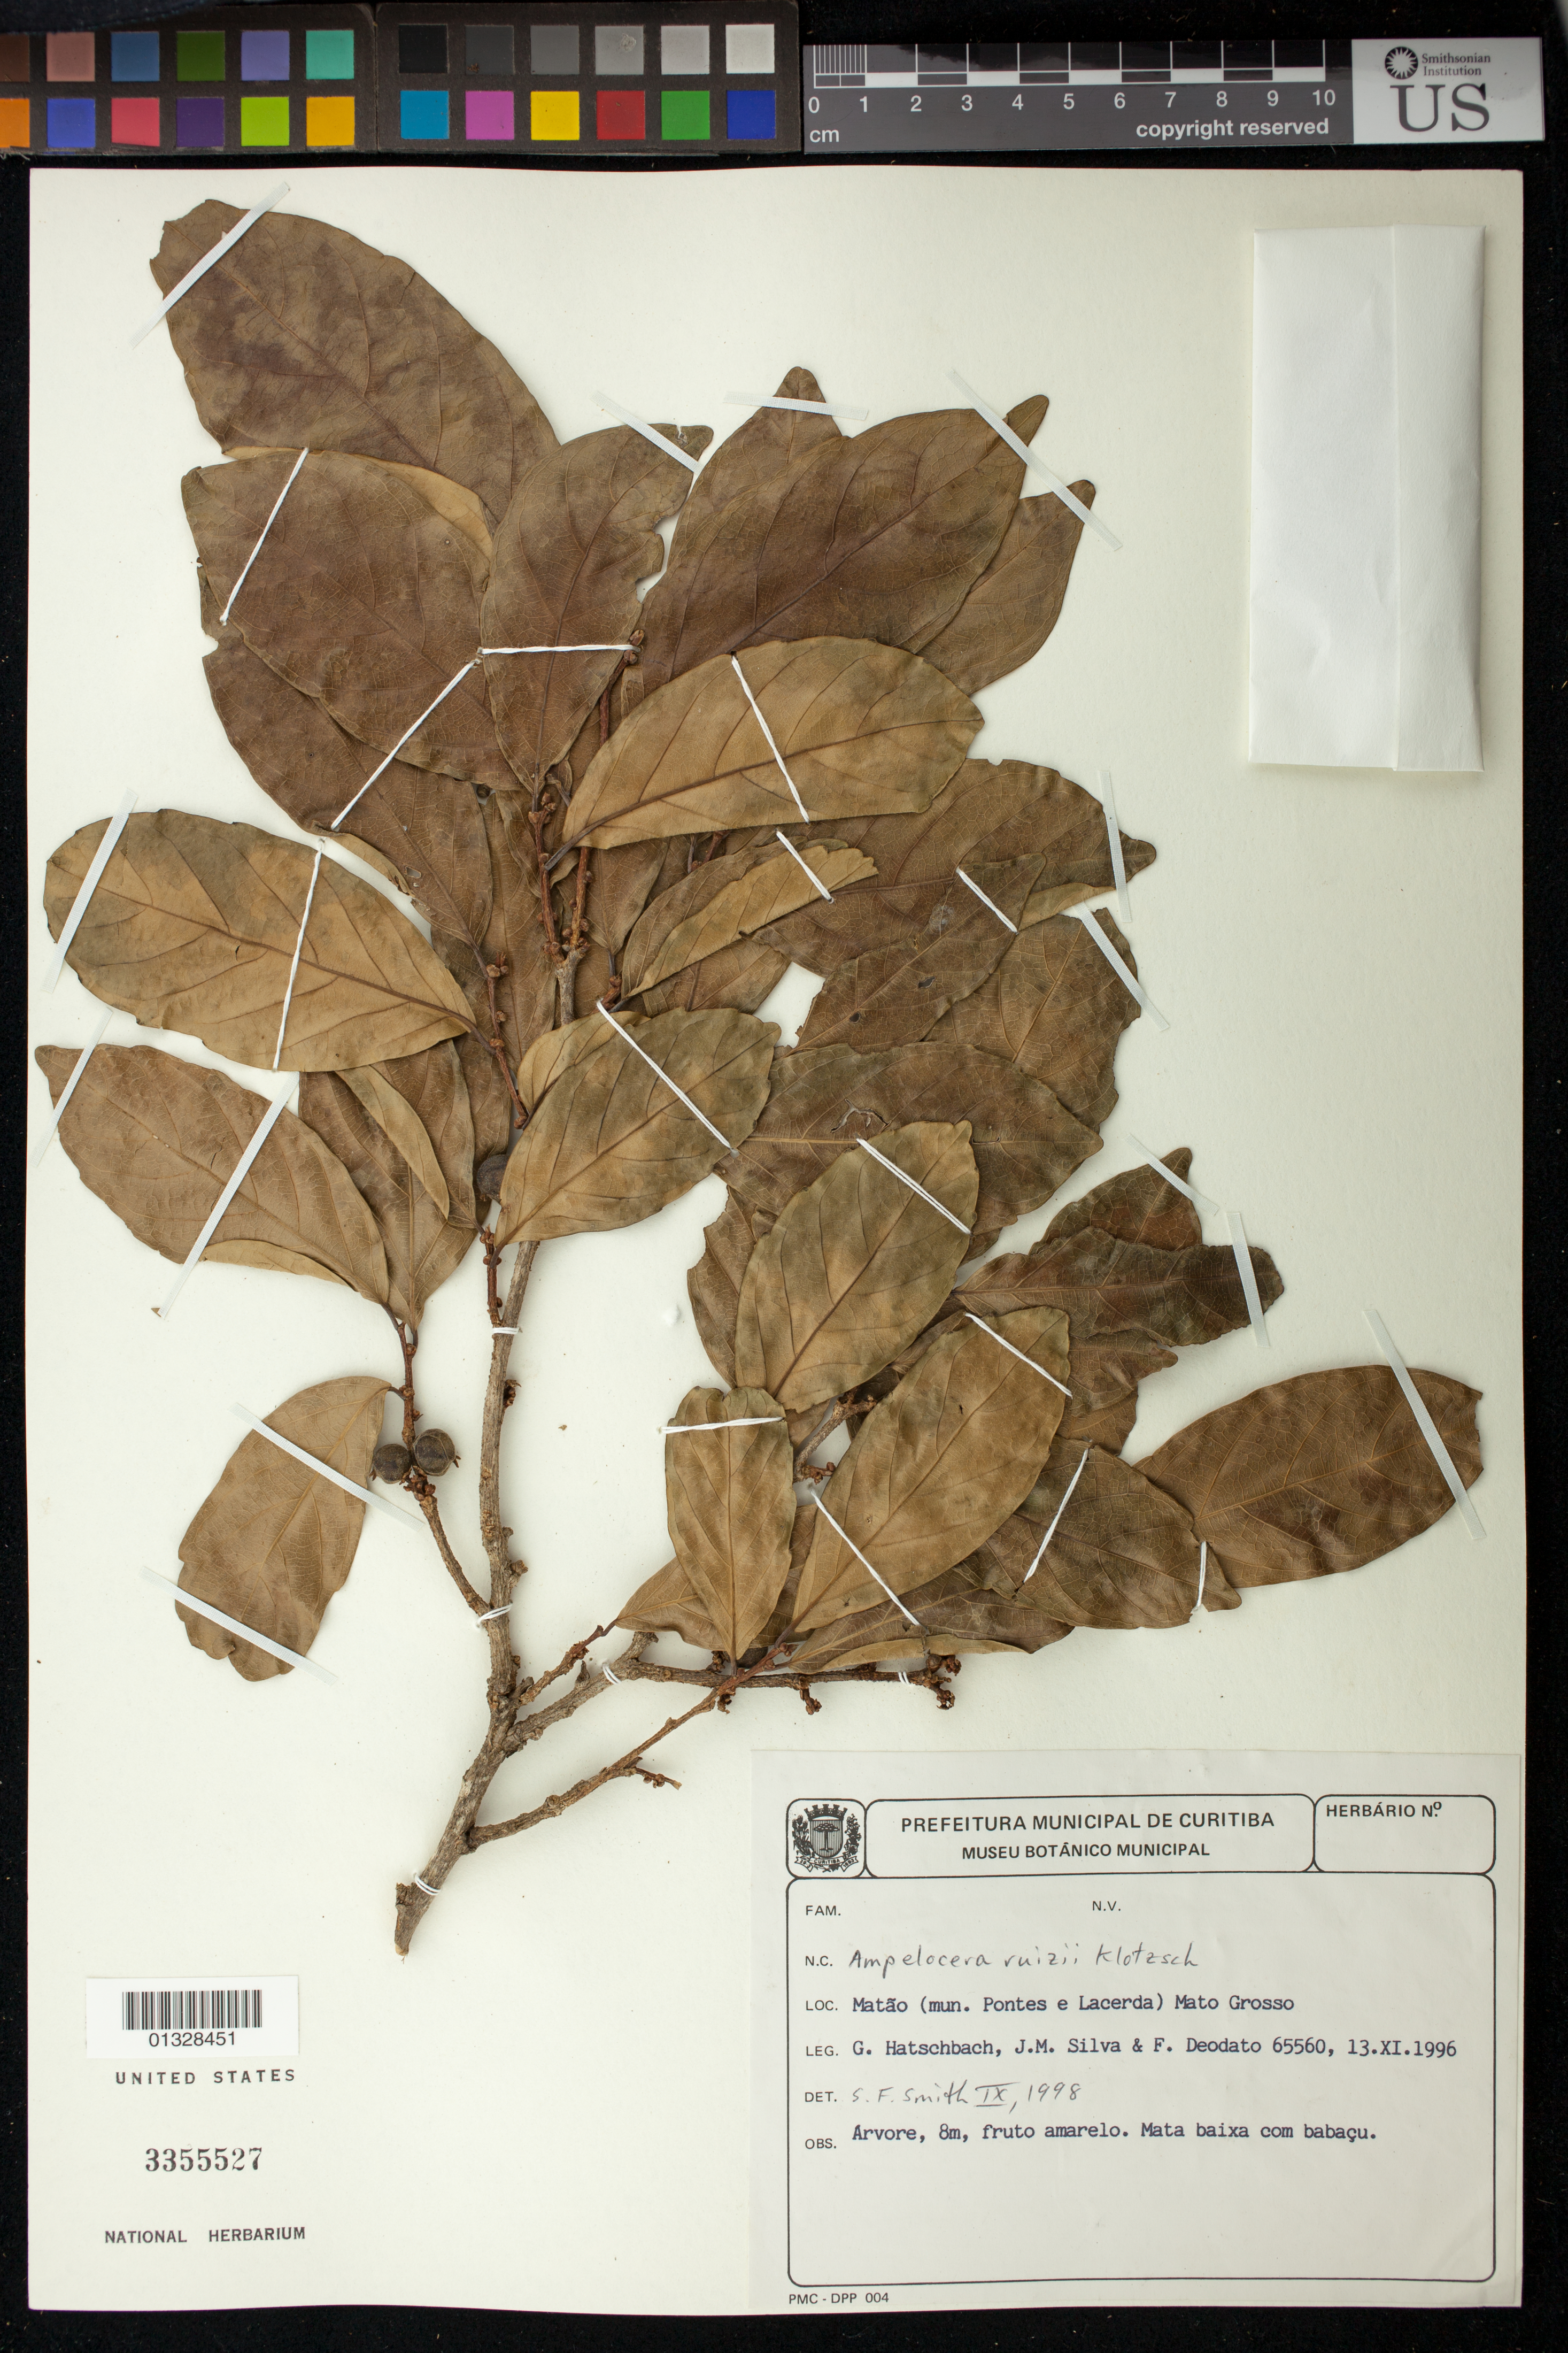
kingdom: Plantae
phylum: Tracheophyta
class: Magnoliopsida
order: Rosales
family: Cannabaceae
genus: Ampelocera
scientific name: Ampelocera ruizii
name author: Klotzsch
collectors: G. Hatschbach, J. M. Silva & F. Deodato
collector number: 65560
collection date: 1996-11-13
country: Brazil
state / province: Mato Grosso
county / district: Pontes e Lacerda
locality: Matão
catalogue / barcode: US 3355527